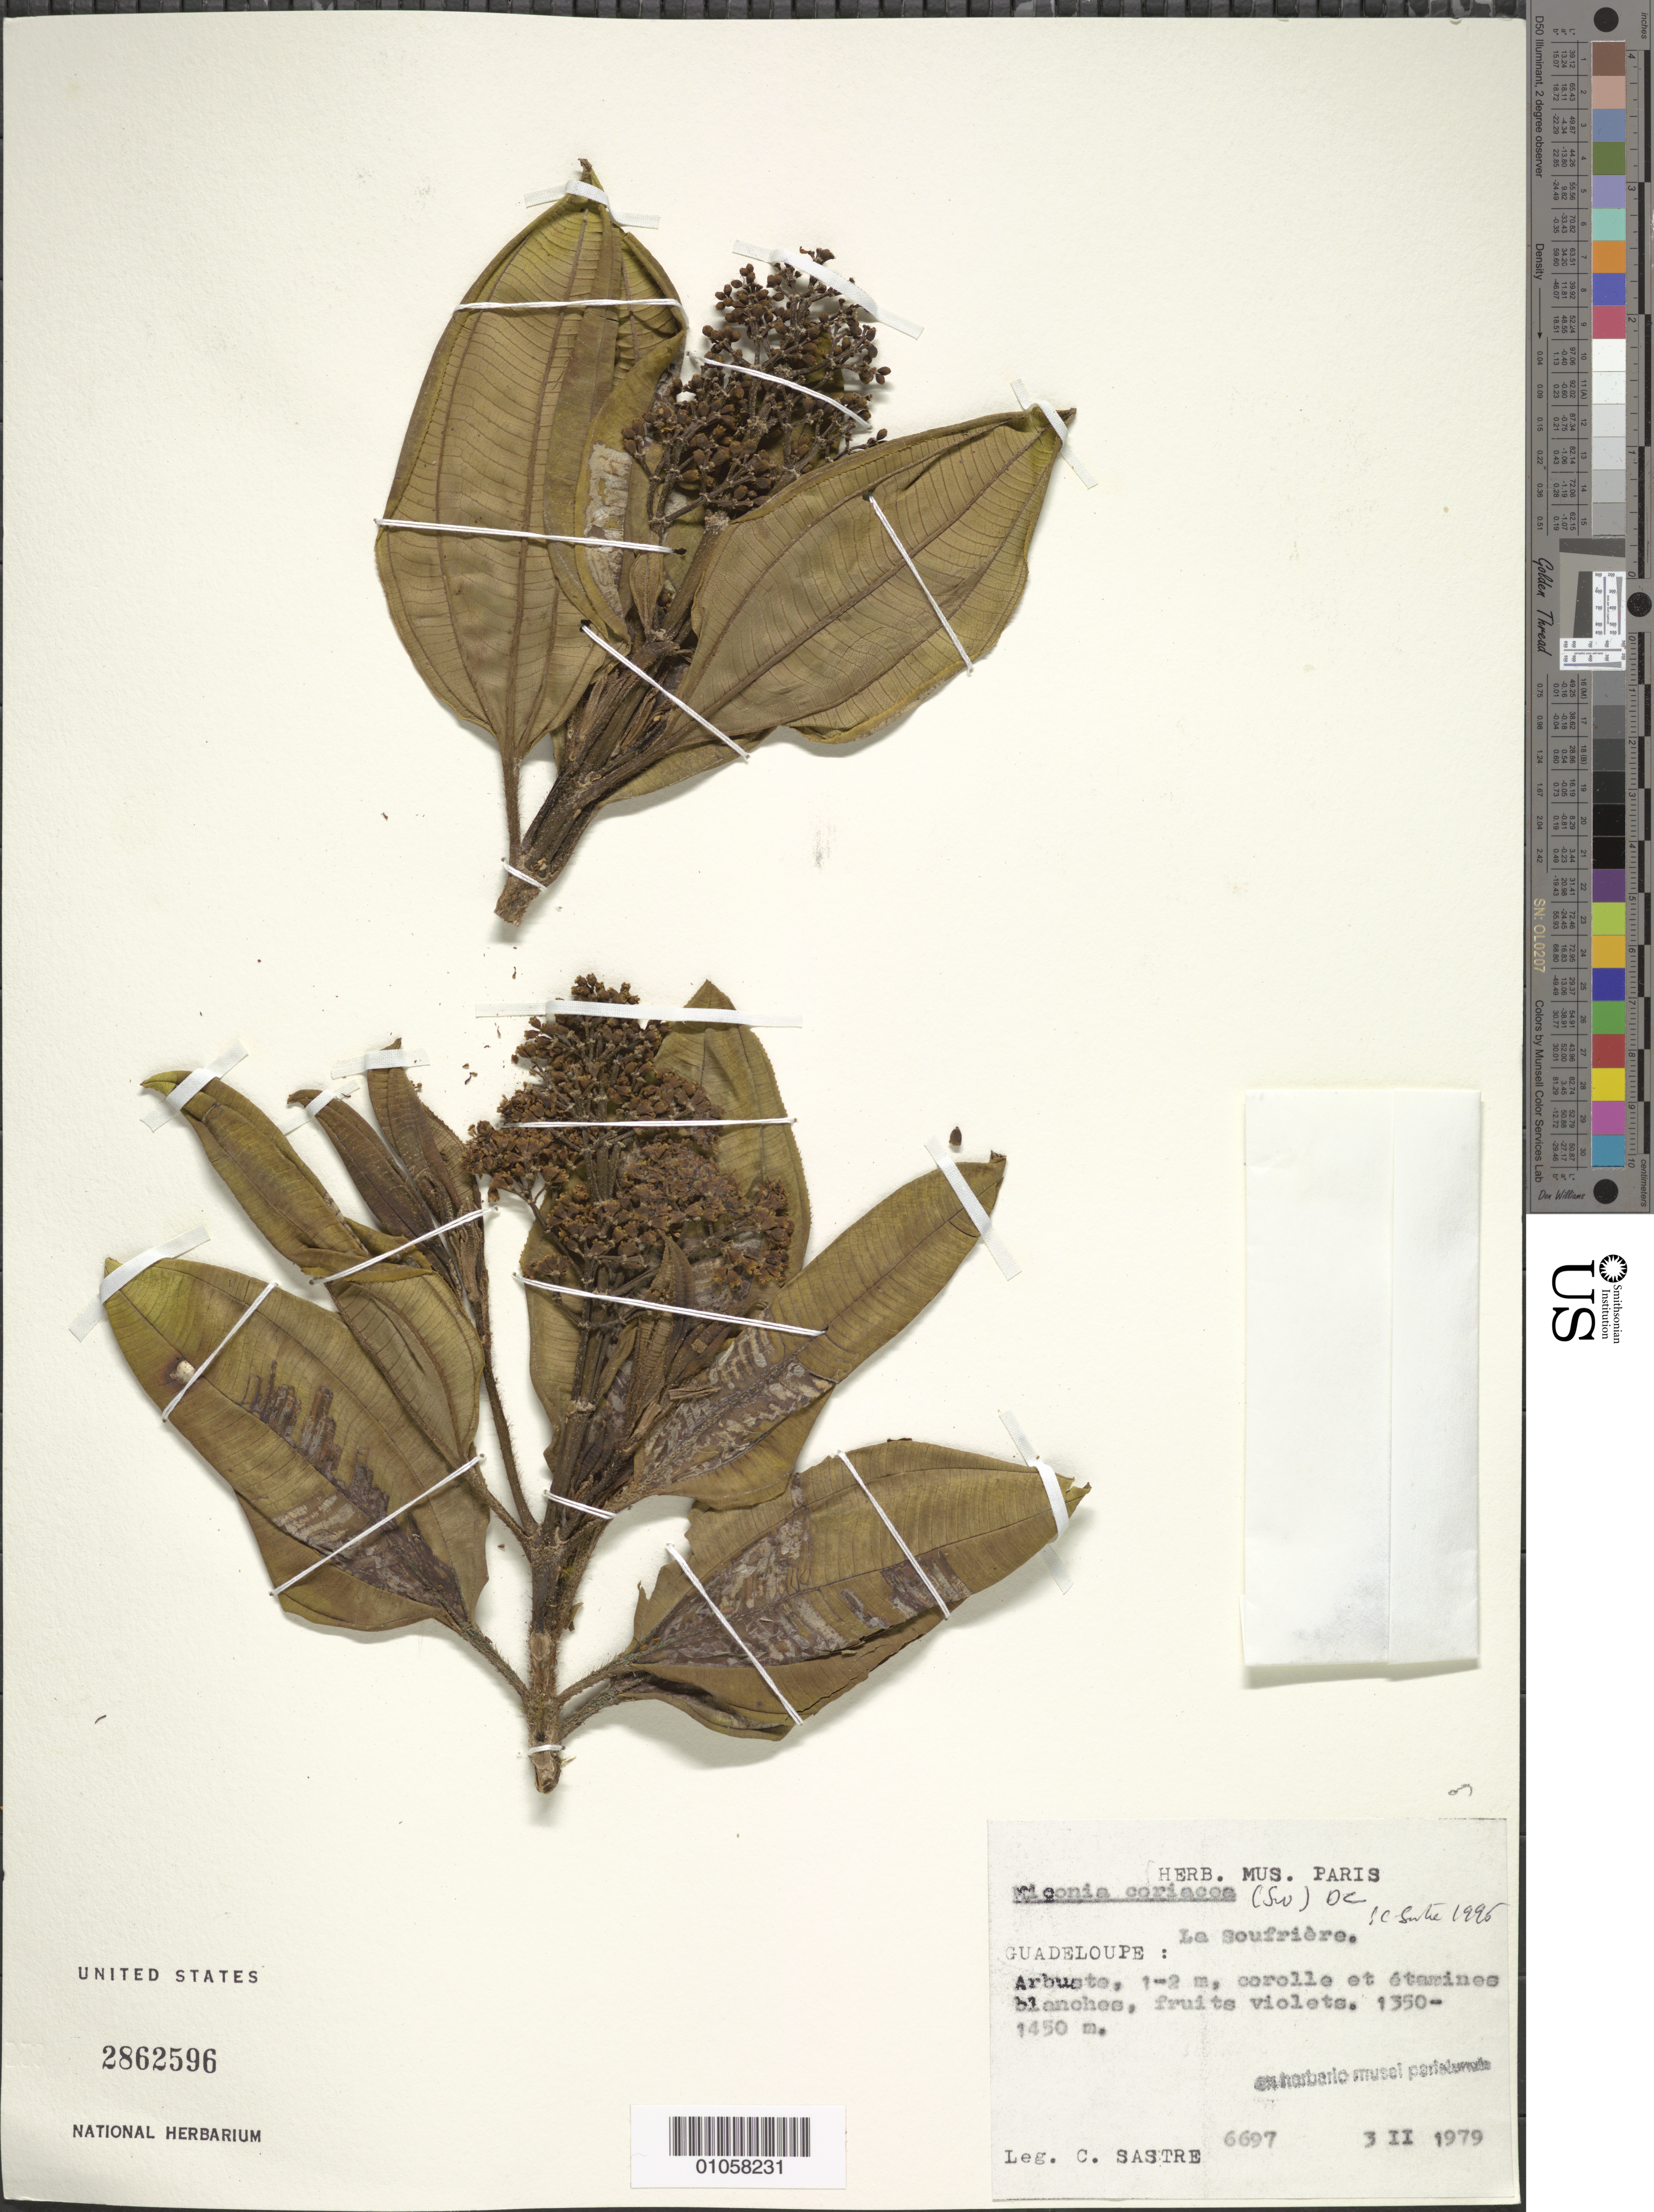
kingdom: Plantae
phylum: Tracheophyta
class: Magnoliopsida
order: Myrtales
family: Melastomataceae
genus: Miconia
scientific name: Miconia coriacea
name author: (Sw.) DC.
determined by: Sastre, C. H. L.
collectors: C. H. L. Sastre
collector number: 6697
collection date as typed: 03 Feb 1979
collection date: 1979-02-03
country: Guadeloupe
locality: La Soufrière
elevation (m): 1350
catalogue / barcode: US 2862596